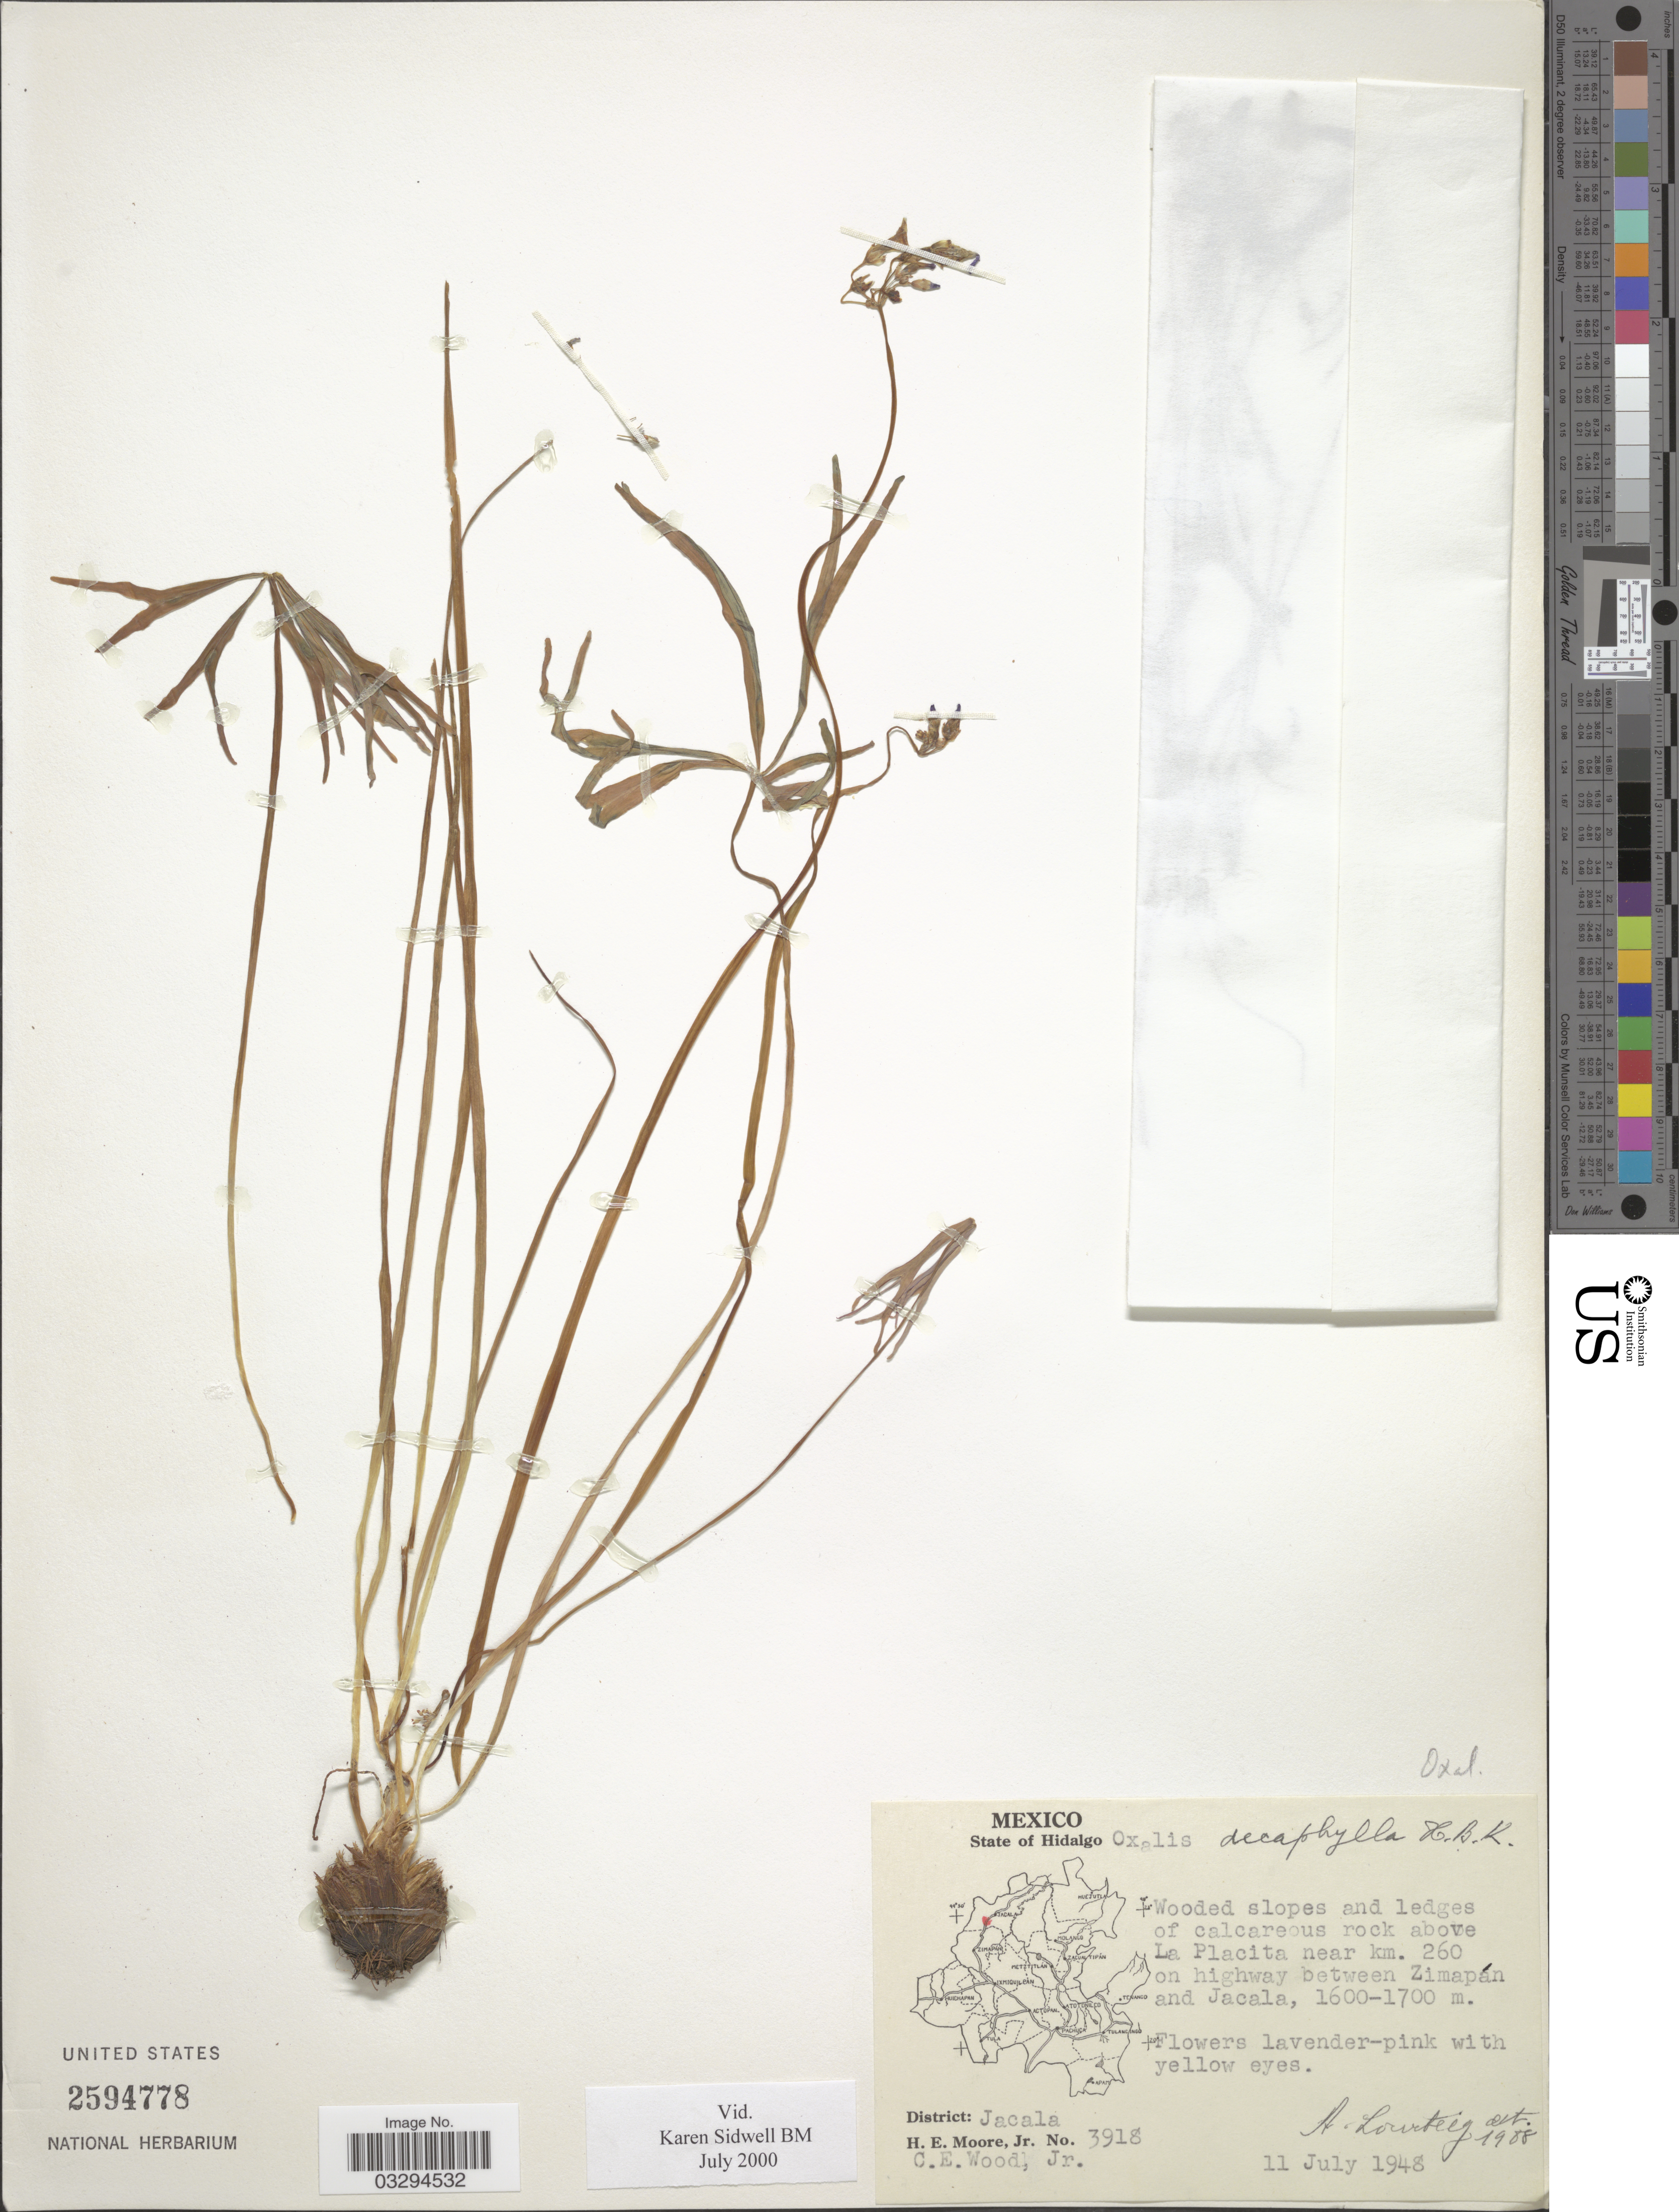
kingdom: Plantae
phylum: Tracheophyta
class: Magnoliopsida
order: Oxalidales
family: Oxalidaceae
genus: Oxalis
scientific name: Oxalis decaphylla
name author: Kunth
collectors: H. Moore & C. Wood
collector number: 3918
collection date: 1948-07-11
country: Mexico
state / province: Hidalgo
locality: Wooded slopes and ledges of calcareous rock above La Placita near km. 260 on highway between Zimapán and Jacala, District: Jacala.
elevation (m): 1600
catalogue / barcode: US 2594778